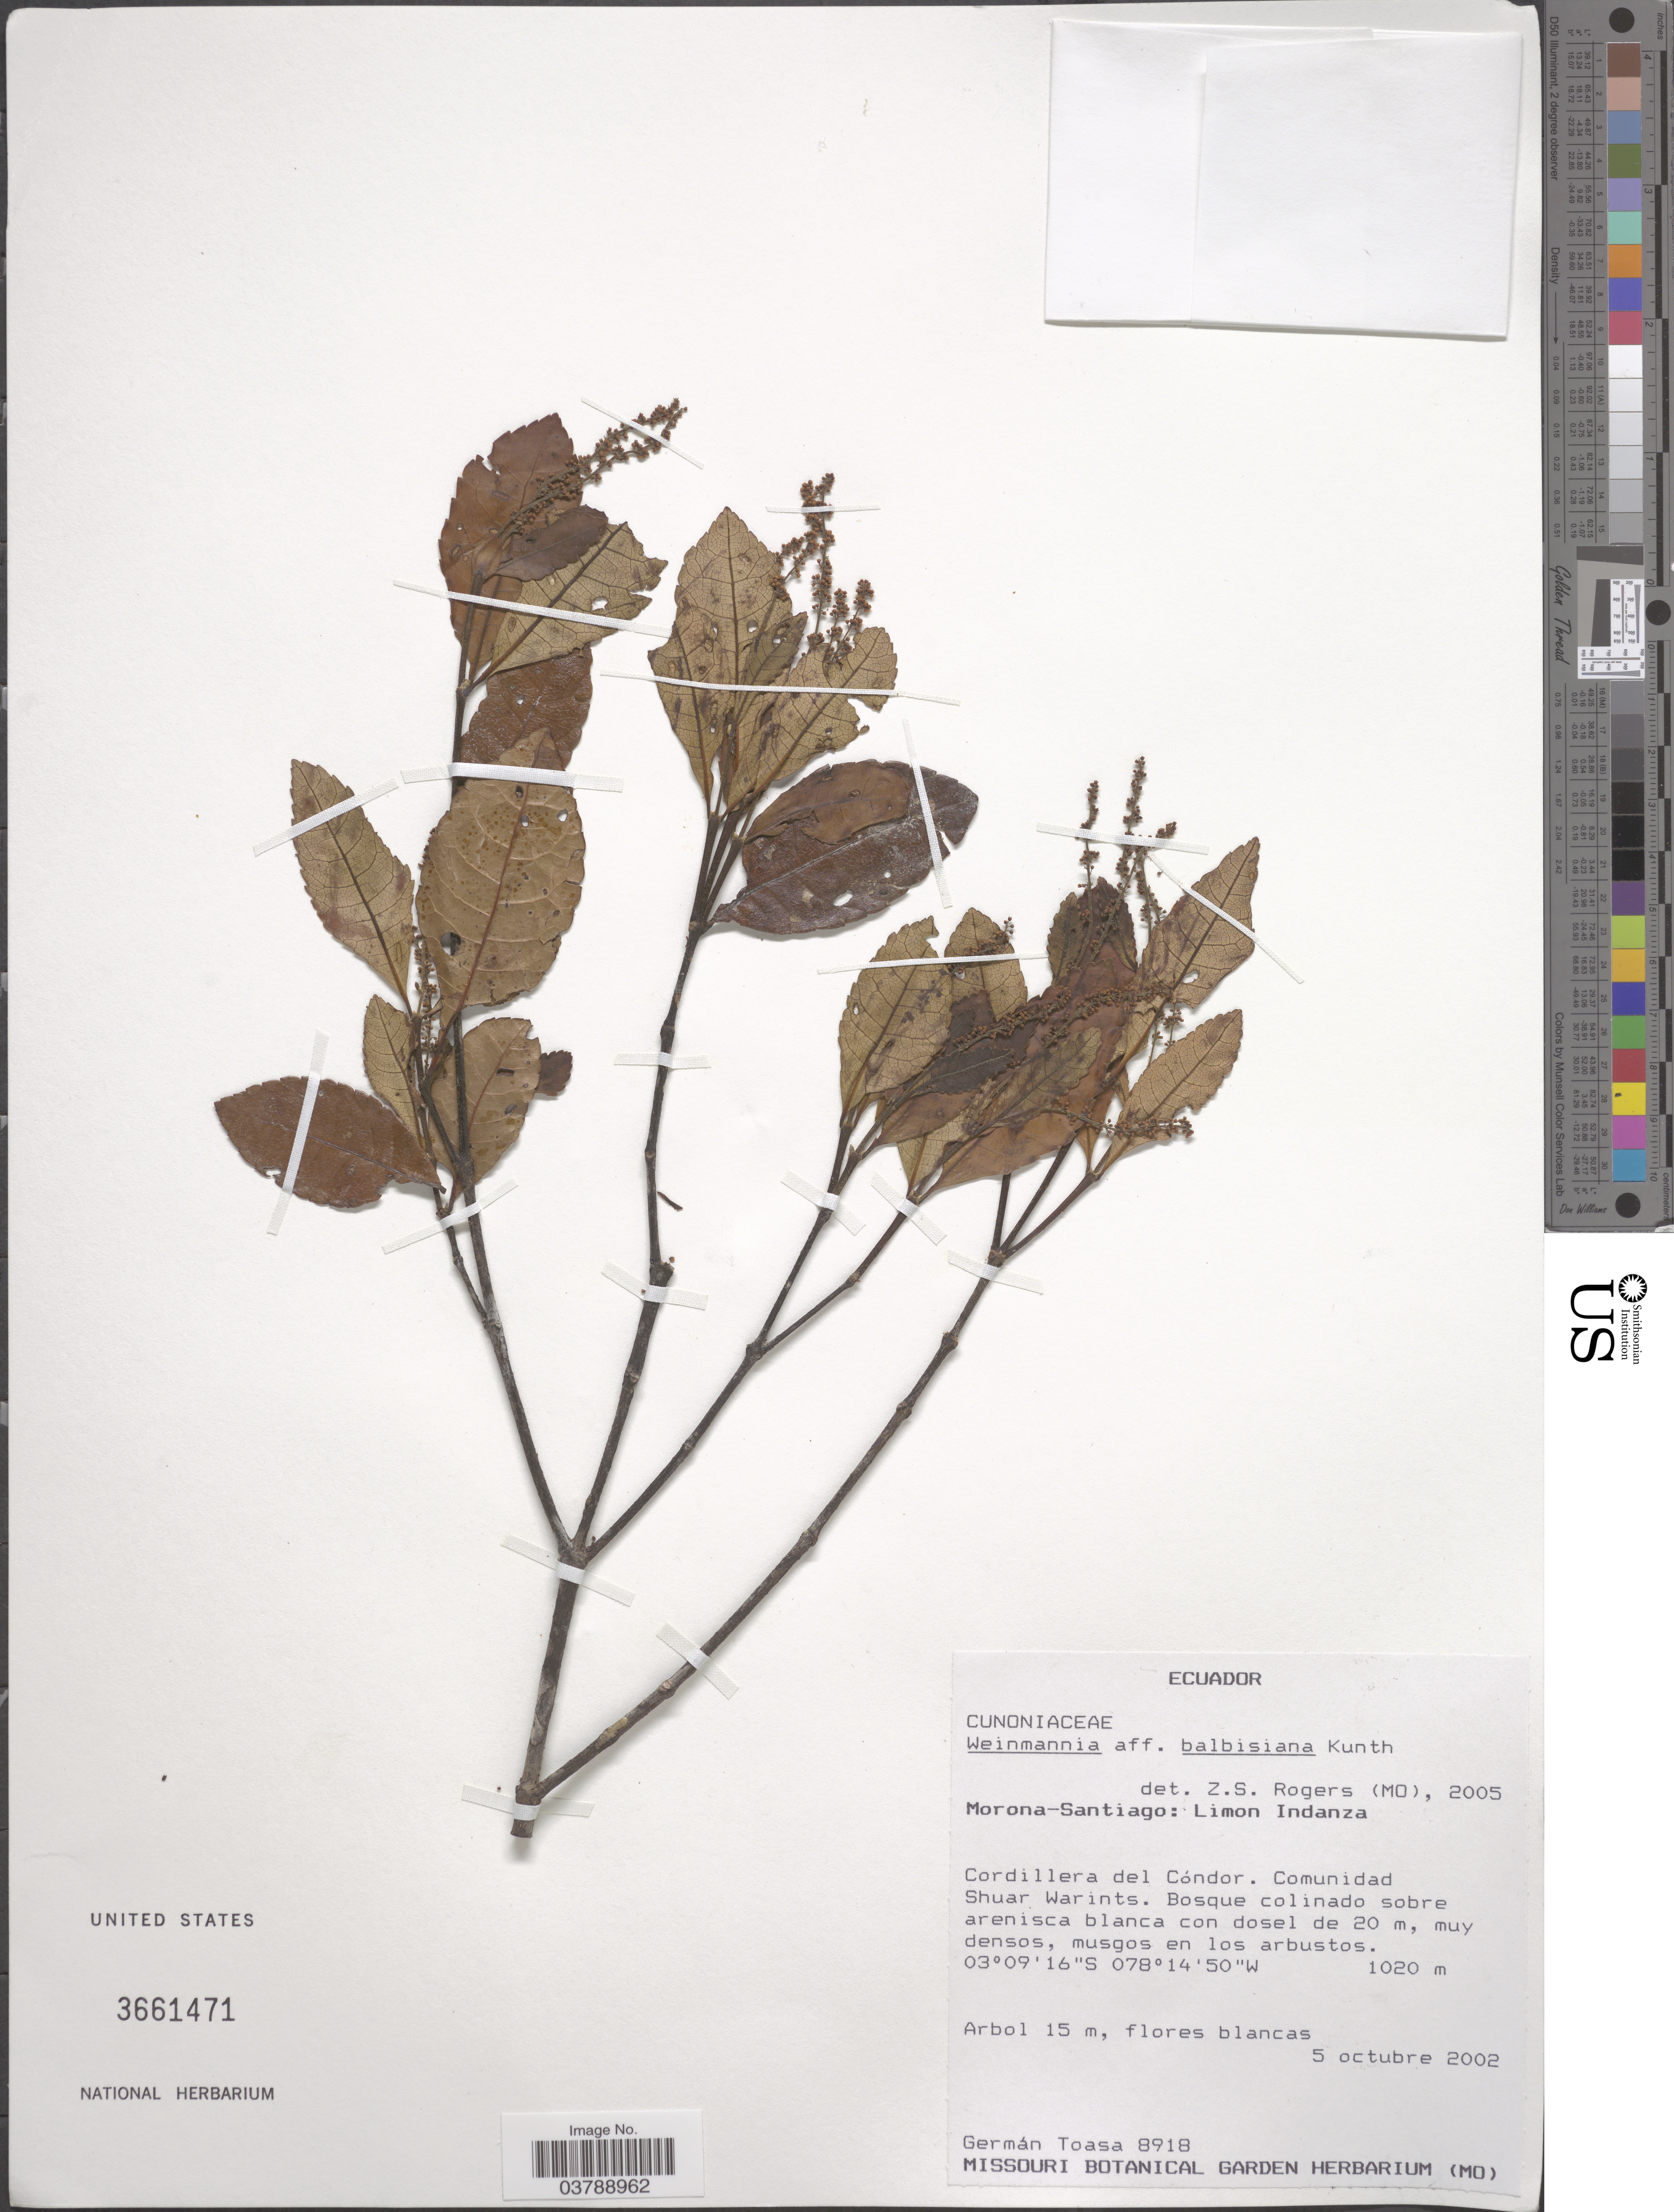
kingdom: Plantae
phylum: Tracheophyta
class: Magnoliopsida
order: Oxalidales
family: Cunoniaceae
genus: Weinmannia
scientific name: Weinmannia balbisiana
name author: Kunth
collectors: G. Toasa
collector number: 8918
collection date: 2002-10-05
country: Ecuador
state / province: Morona-Santiago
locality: Limon Indanza. Cordillera del Cóndor. Comunidad Shuar Warints.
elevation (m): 1020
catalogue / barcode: US 3661471